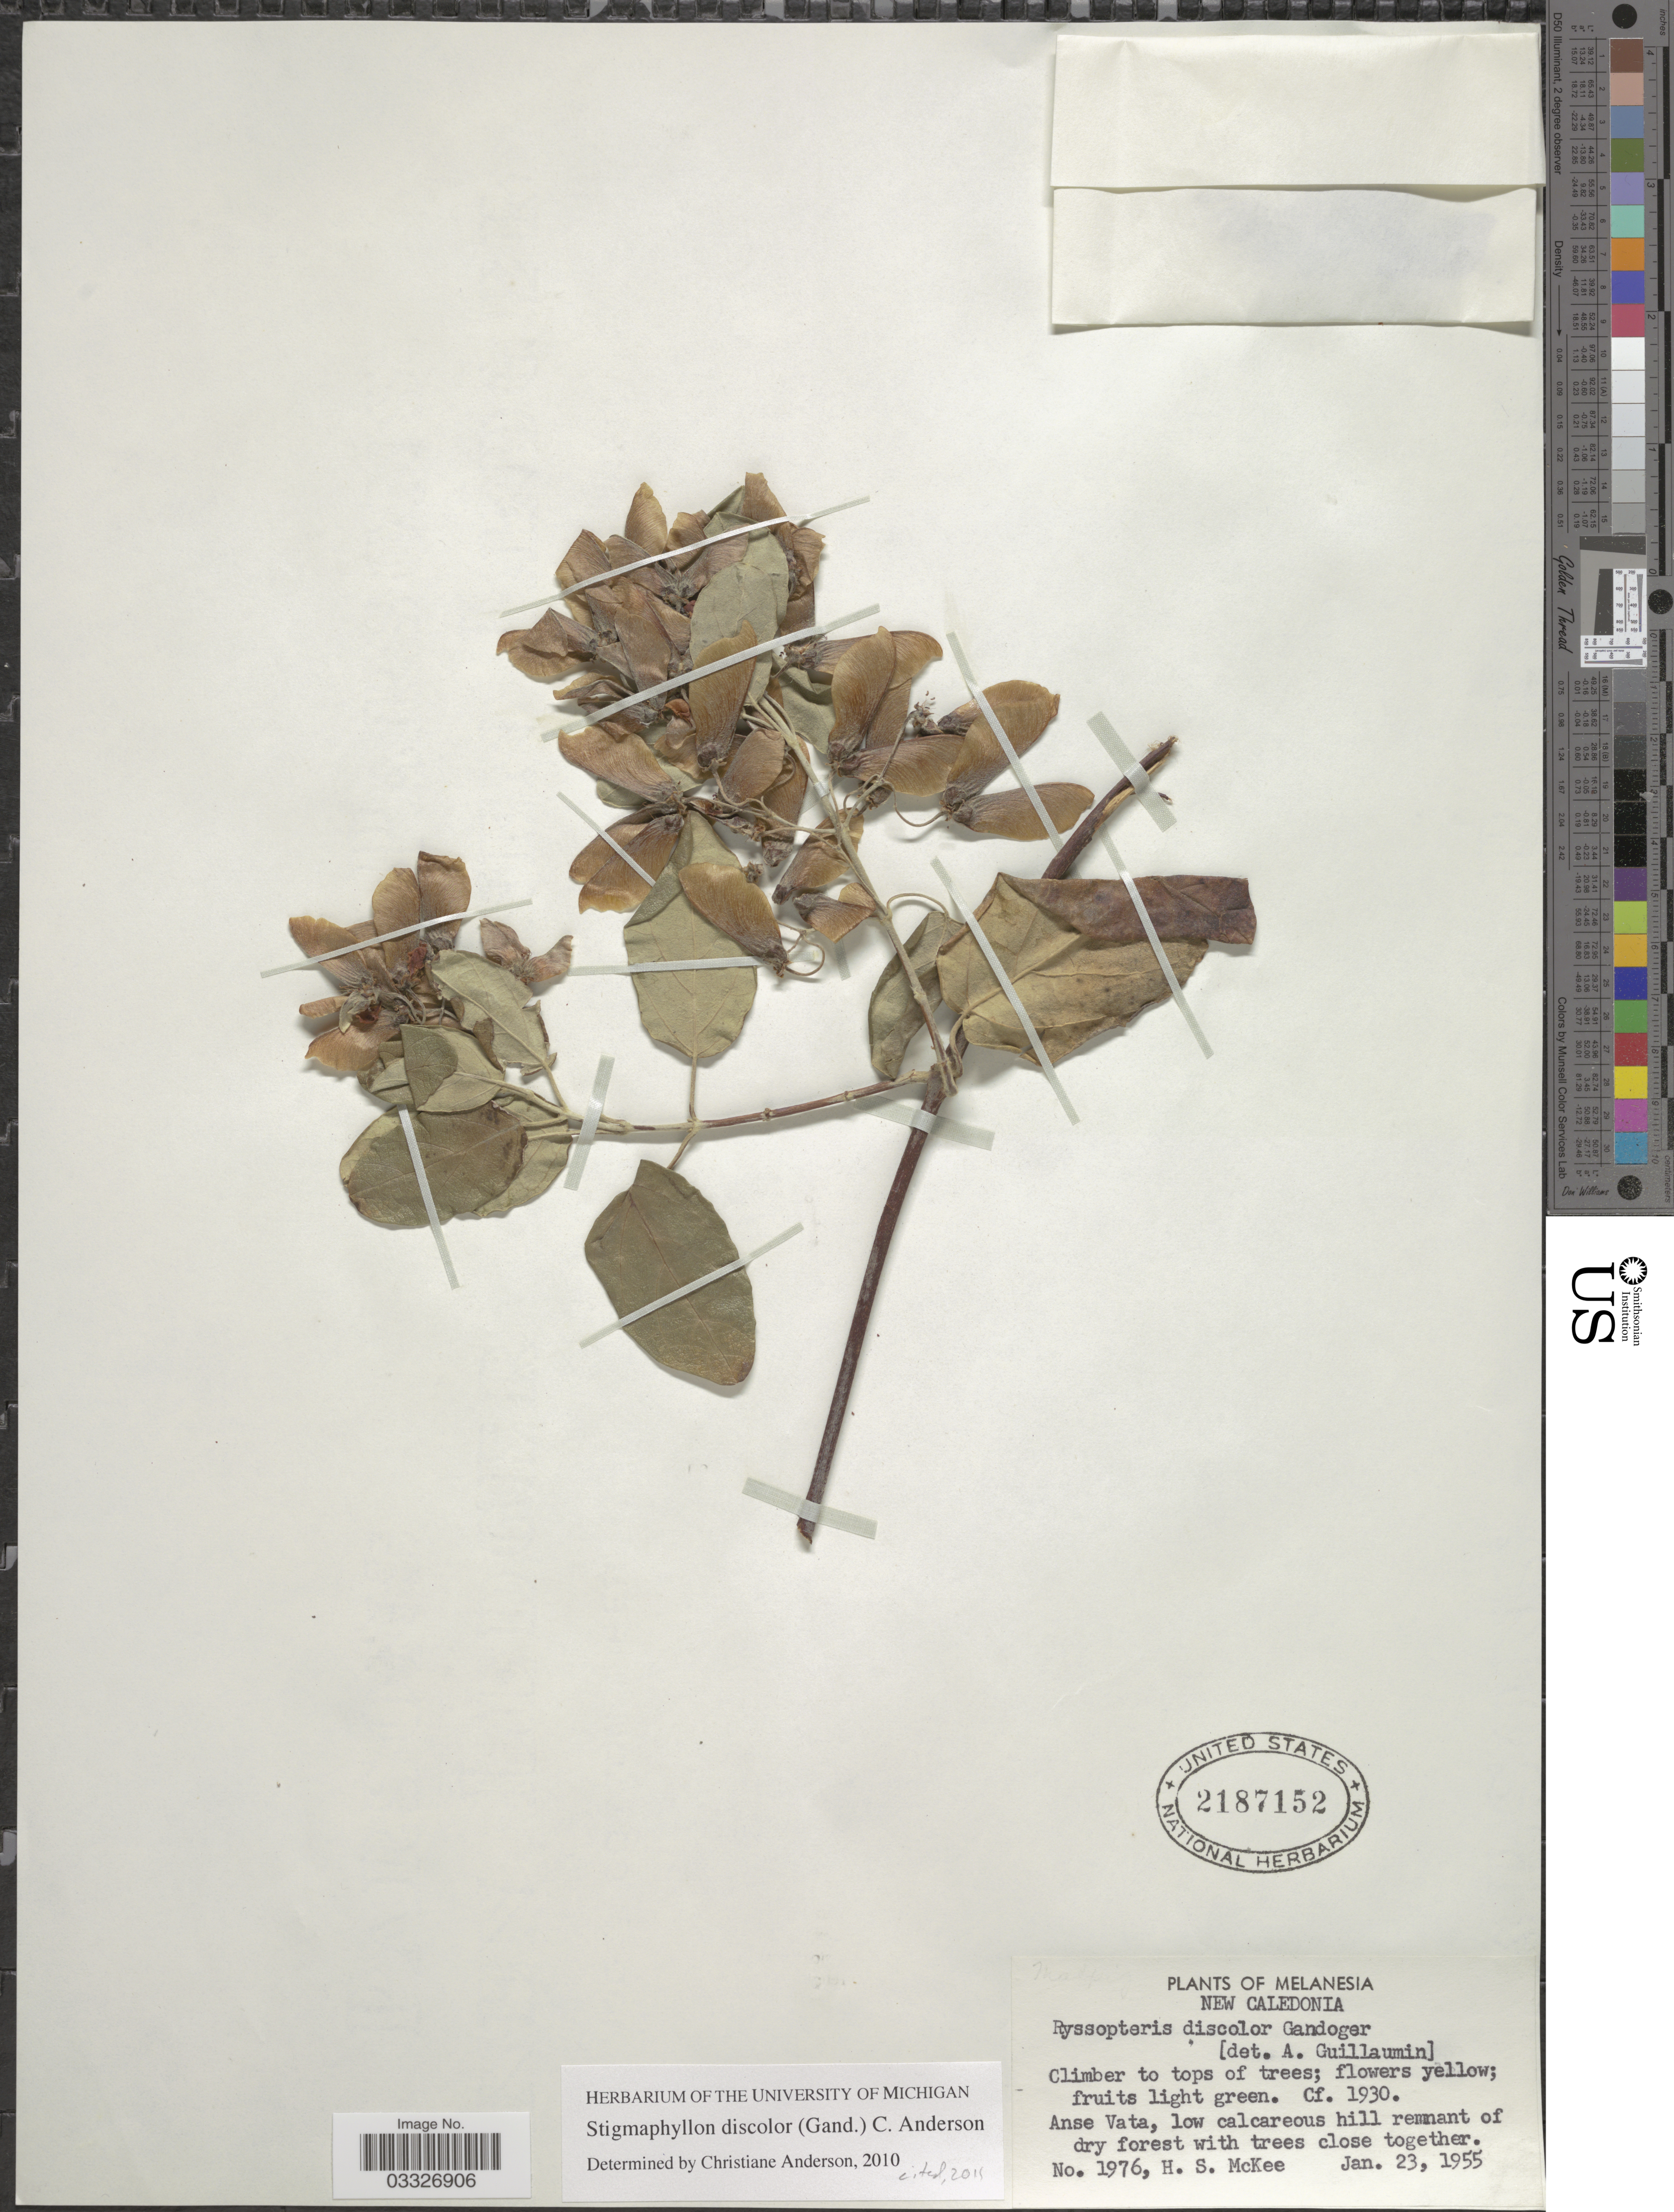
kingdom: Plantae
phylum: Tracheophyta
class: Magnoliopsida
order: Malpighiales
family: Malpighiaceae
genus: Stigmaphyllon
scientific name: Stigmaphyllon discolor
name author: (Gand.) C.E. Anderson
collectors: H. S. McKee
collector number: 1976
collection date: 1955-01-23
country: New Caledonia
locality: Melanesia. Anse Vata.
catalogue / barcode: US 2187152